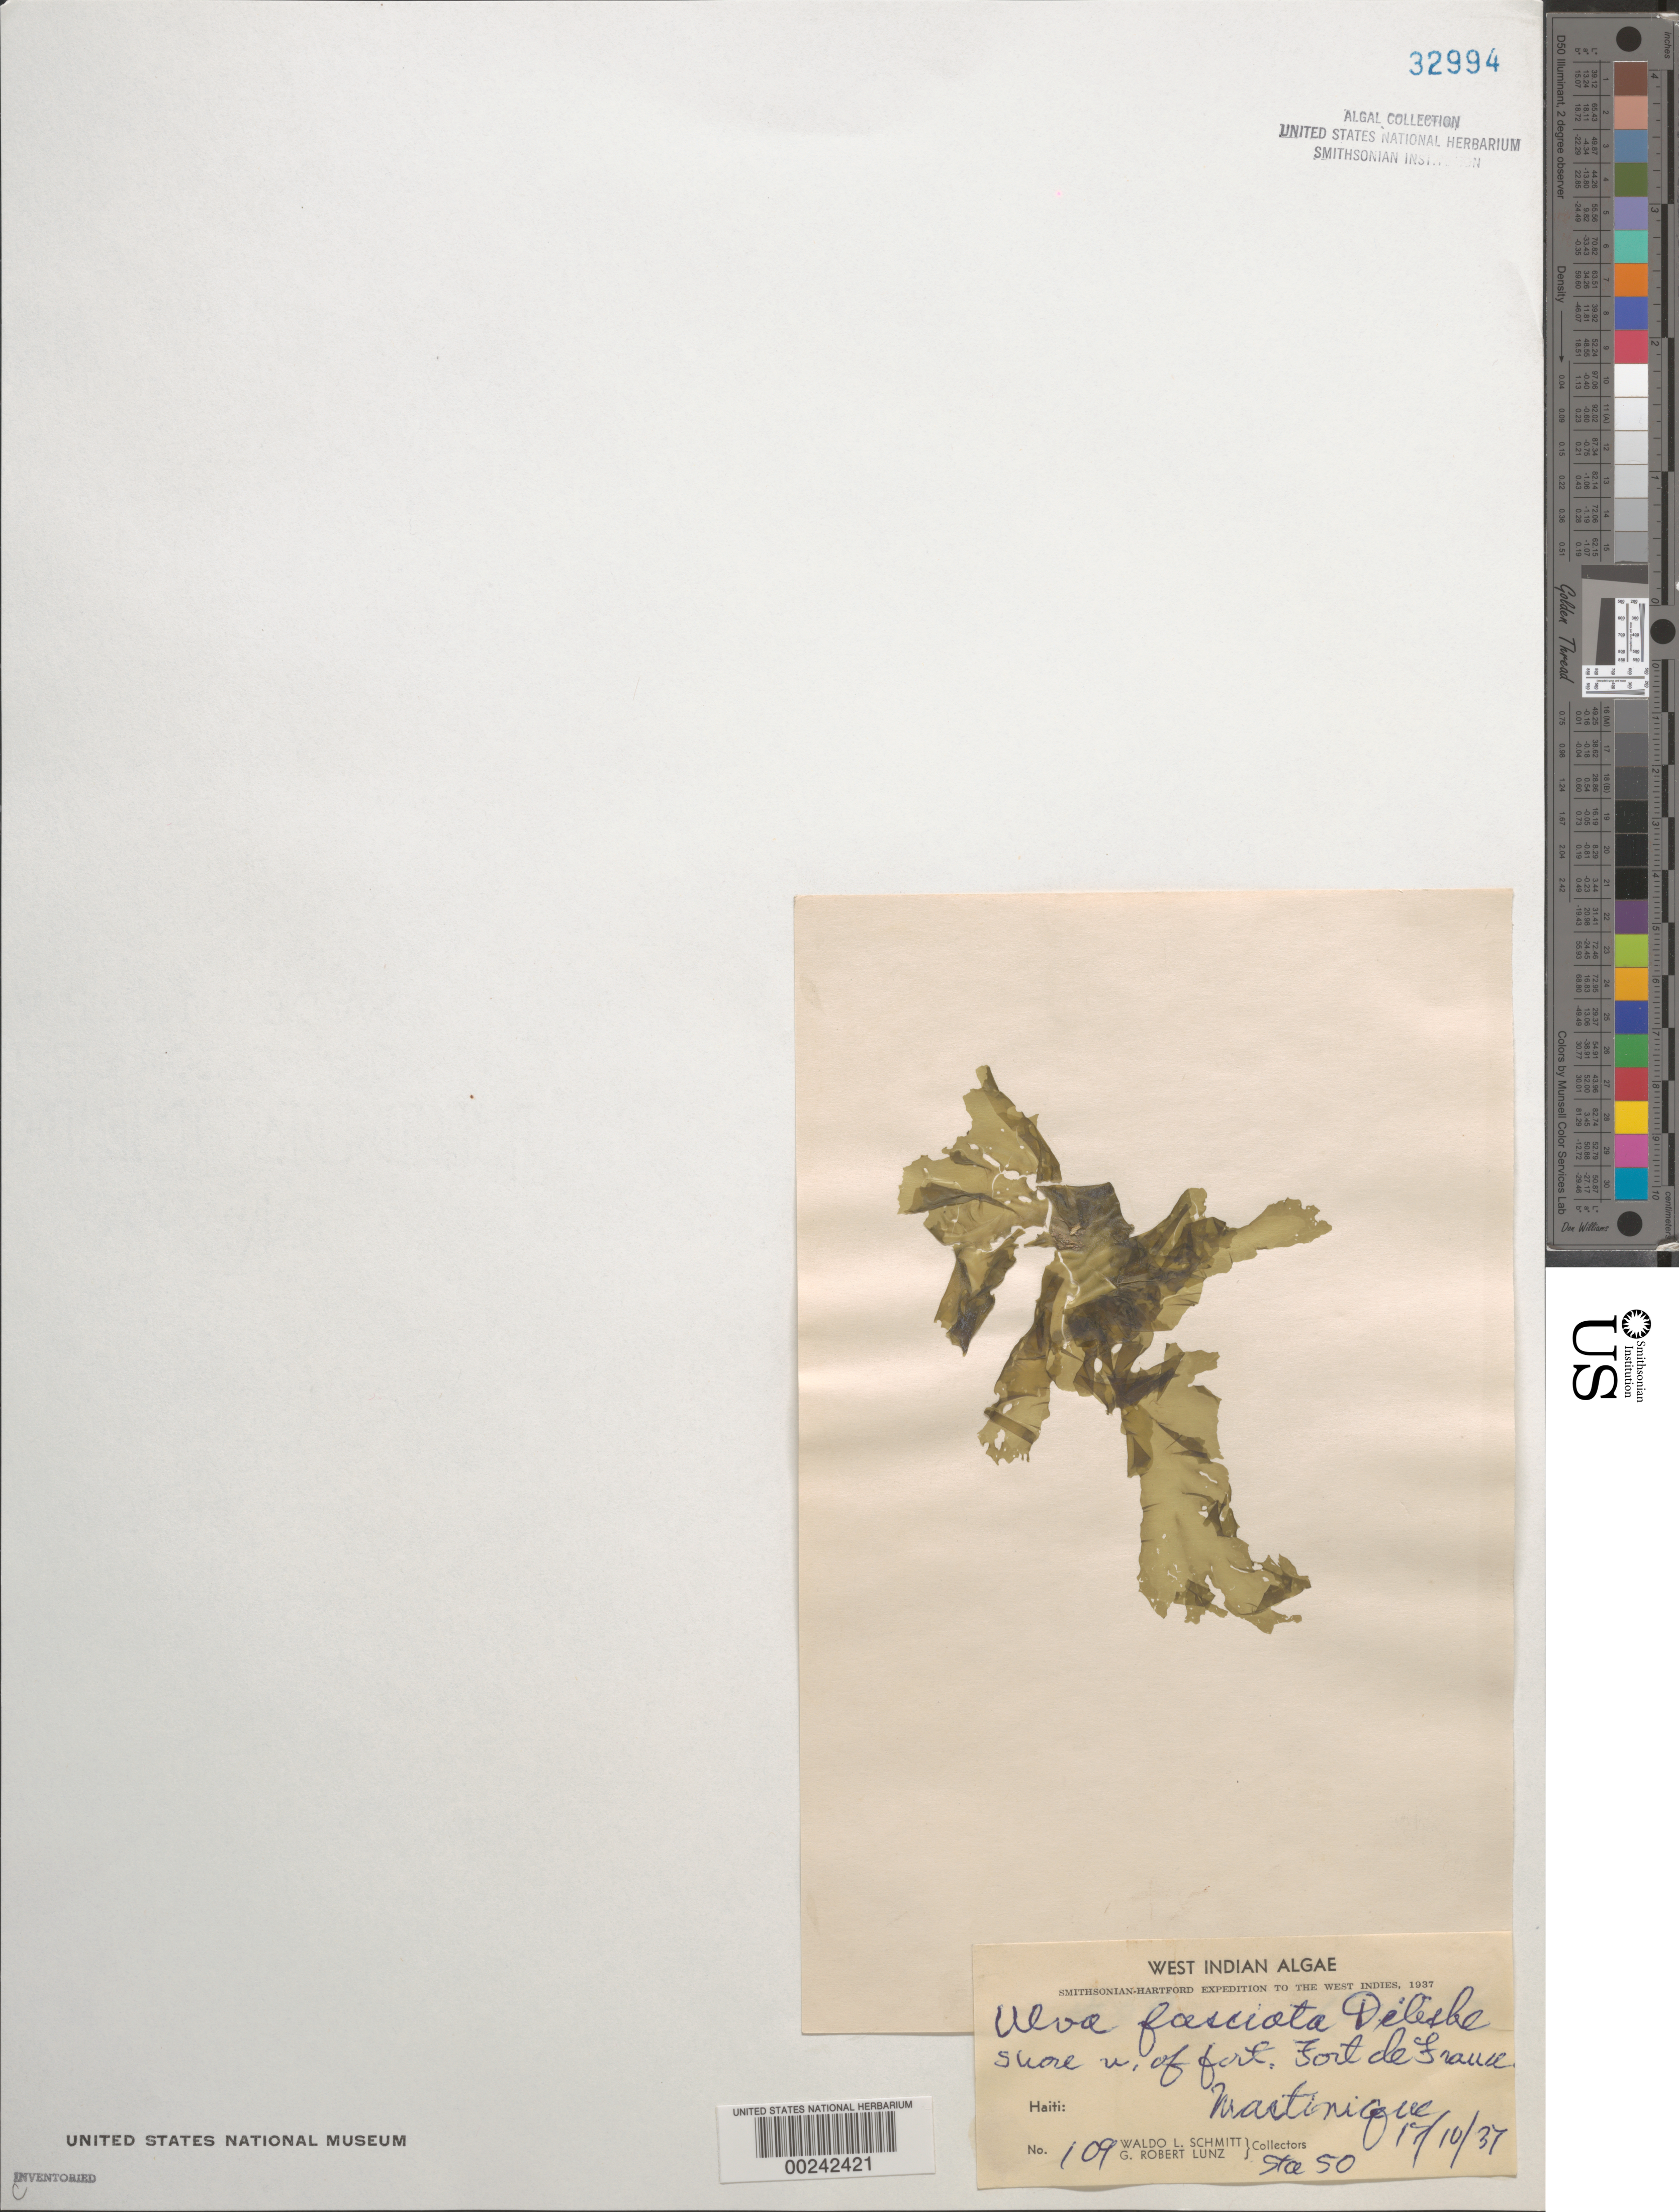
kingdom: Plantae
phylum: Chlorophyta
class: Ulvophyceae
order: Ulvales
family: Ulvaceae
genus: Ulva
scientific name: Ulva lactuca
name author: L.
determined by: Algae name updating Project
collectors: W. L. Schmitt & G. Lunz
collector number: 109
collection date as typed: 17 Oct 1937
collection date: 1937-10-17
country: Martinique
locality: Fort de France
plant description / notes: Smithsonian-Hartford Expedition to the West Indies, 1937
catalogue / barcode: US 32994